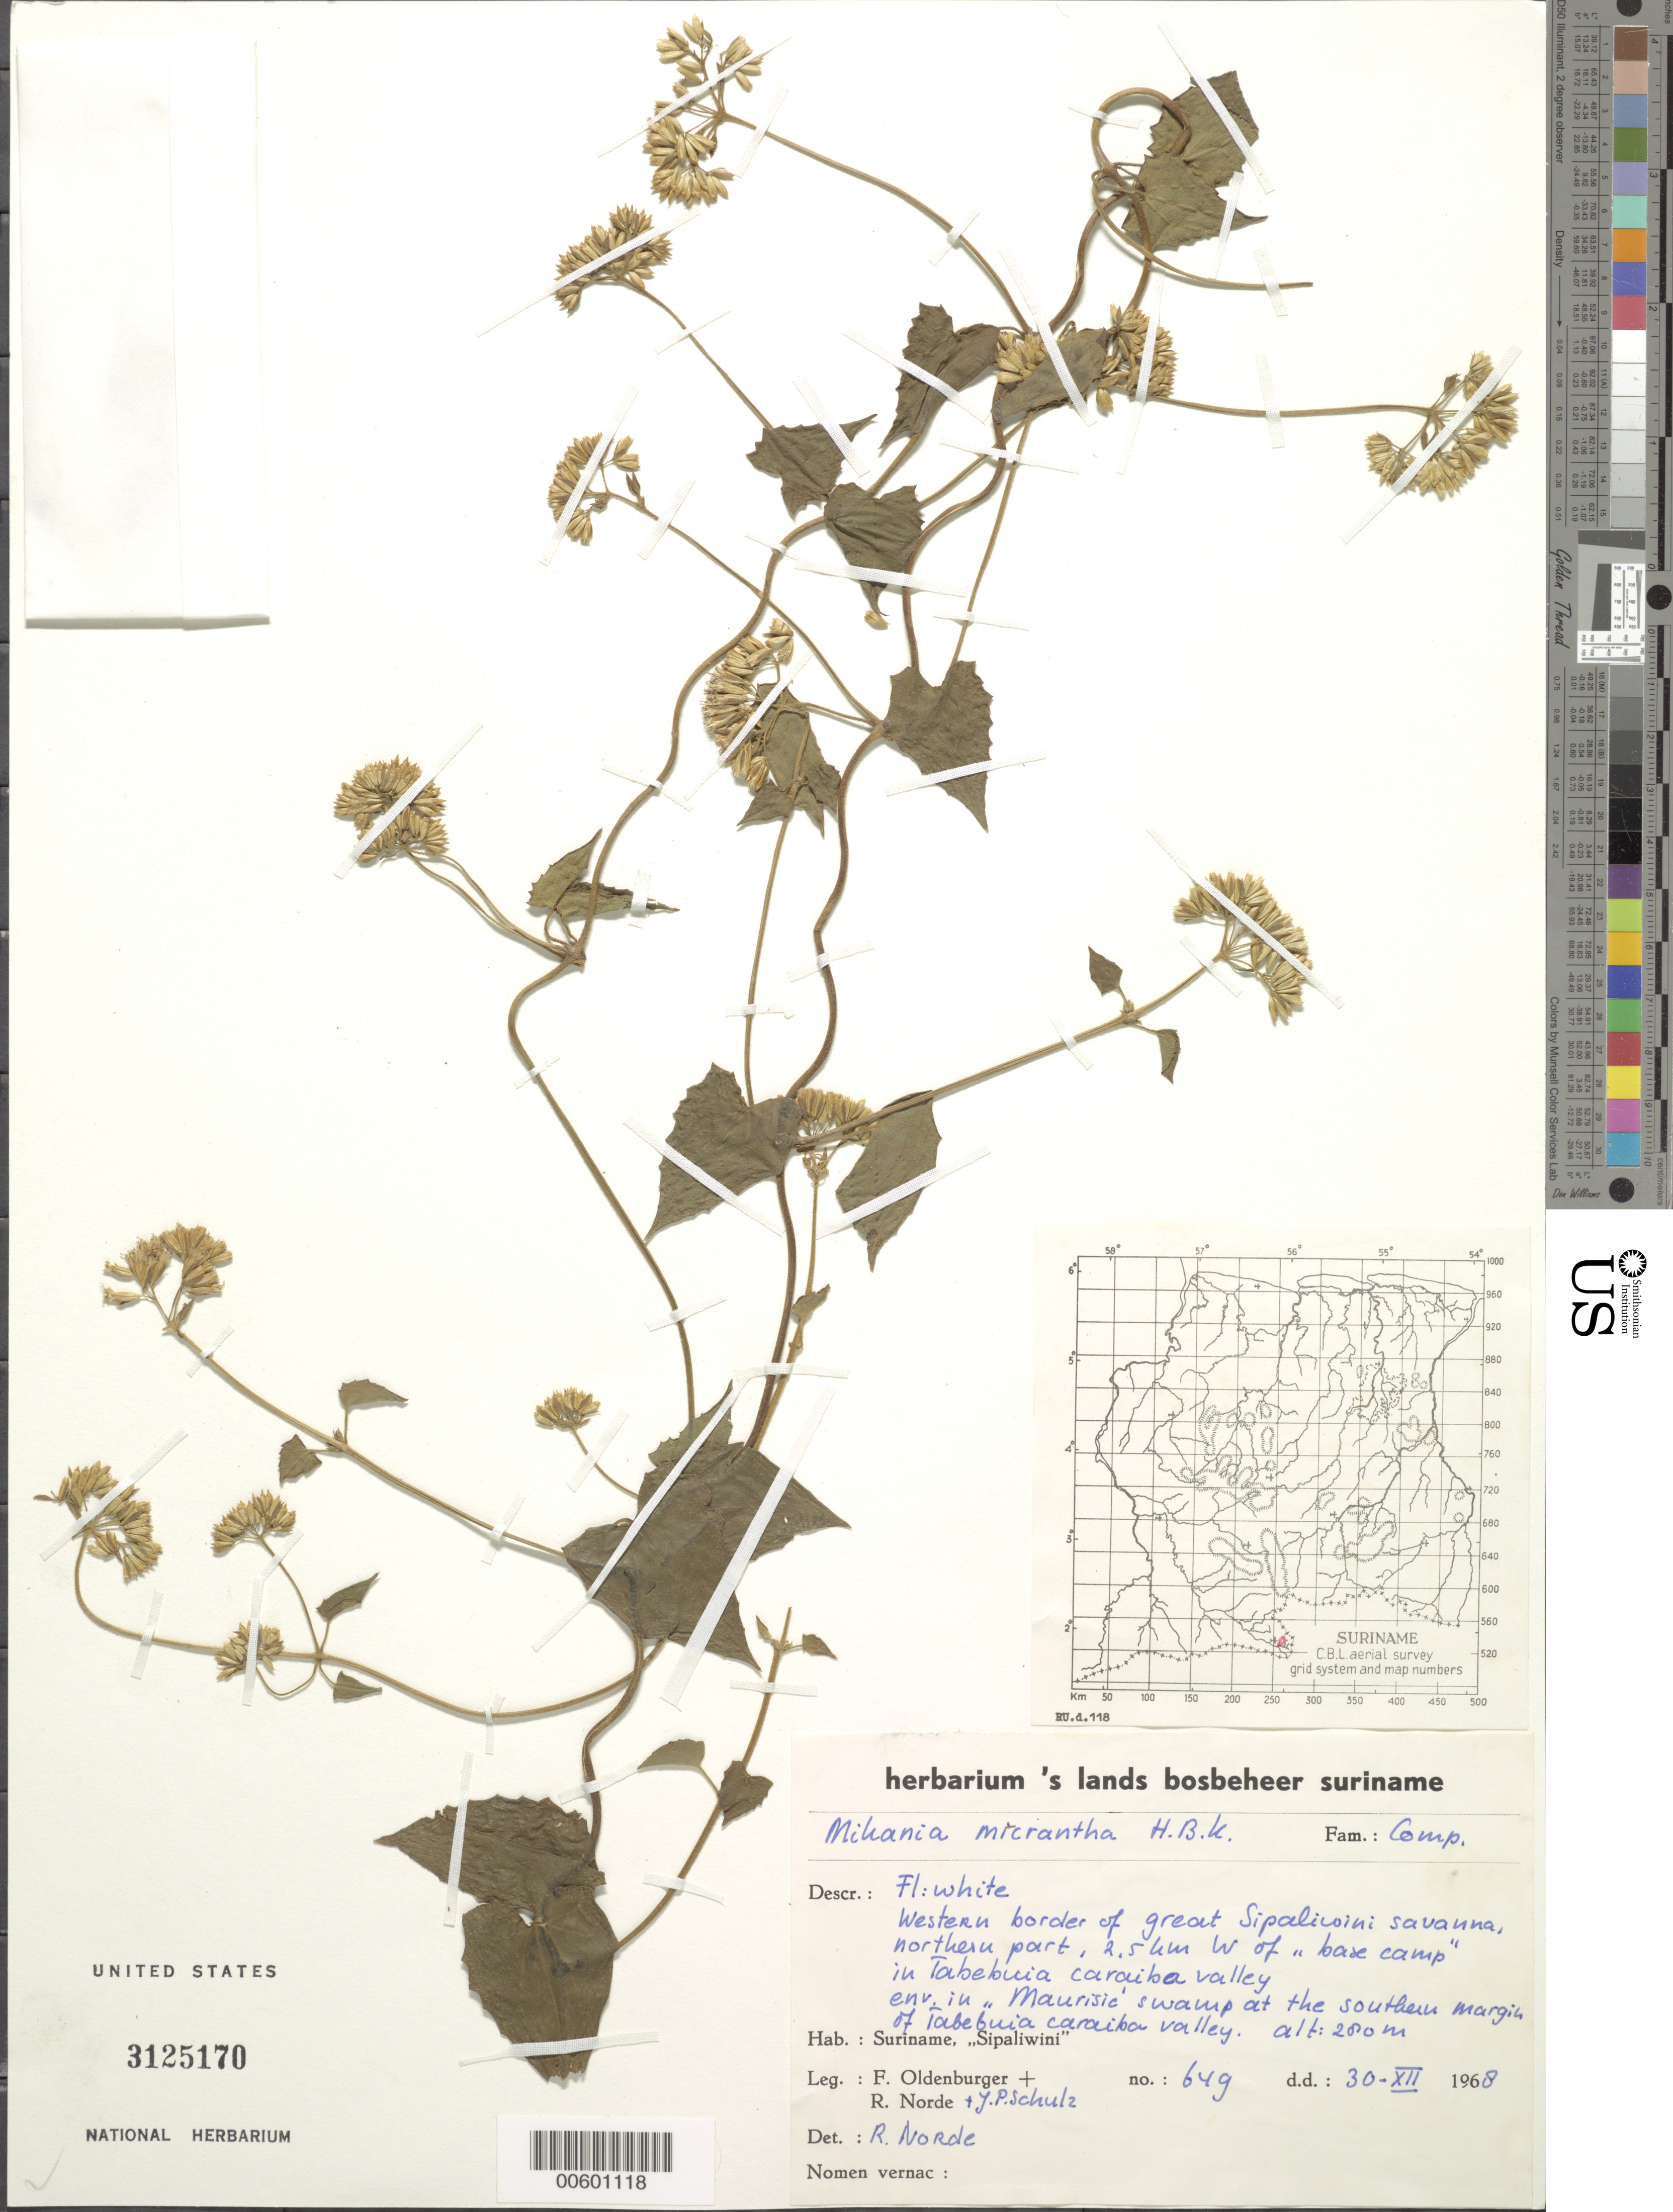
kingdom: Plantae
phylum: Tracheophyta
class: Magnoliopsida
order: Asterales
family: Asteraceae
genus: Mikania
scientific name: Mikania micrantha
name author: Kunth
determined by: Norde, R.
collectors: F. Oldenburger, R. Norde & J. P. Schulz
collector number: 649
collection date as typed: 30-Dec-68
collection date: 1968-12-30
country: Suriname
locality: Sipaliwini Savanna, Brazilian frontier, Maurisie swamp, S margin of Tabebuia caraibo valley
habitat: Tabebuia valley, mauritia swamp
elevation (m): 200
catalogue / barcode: US 3125170